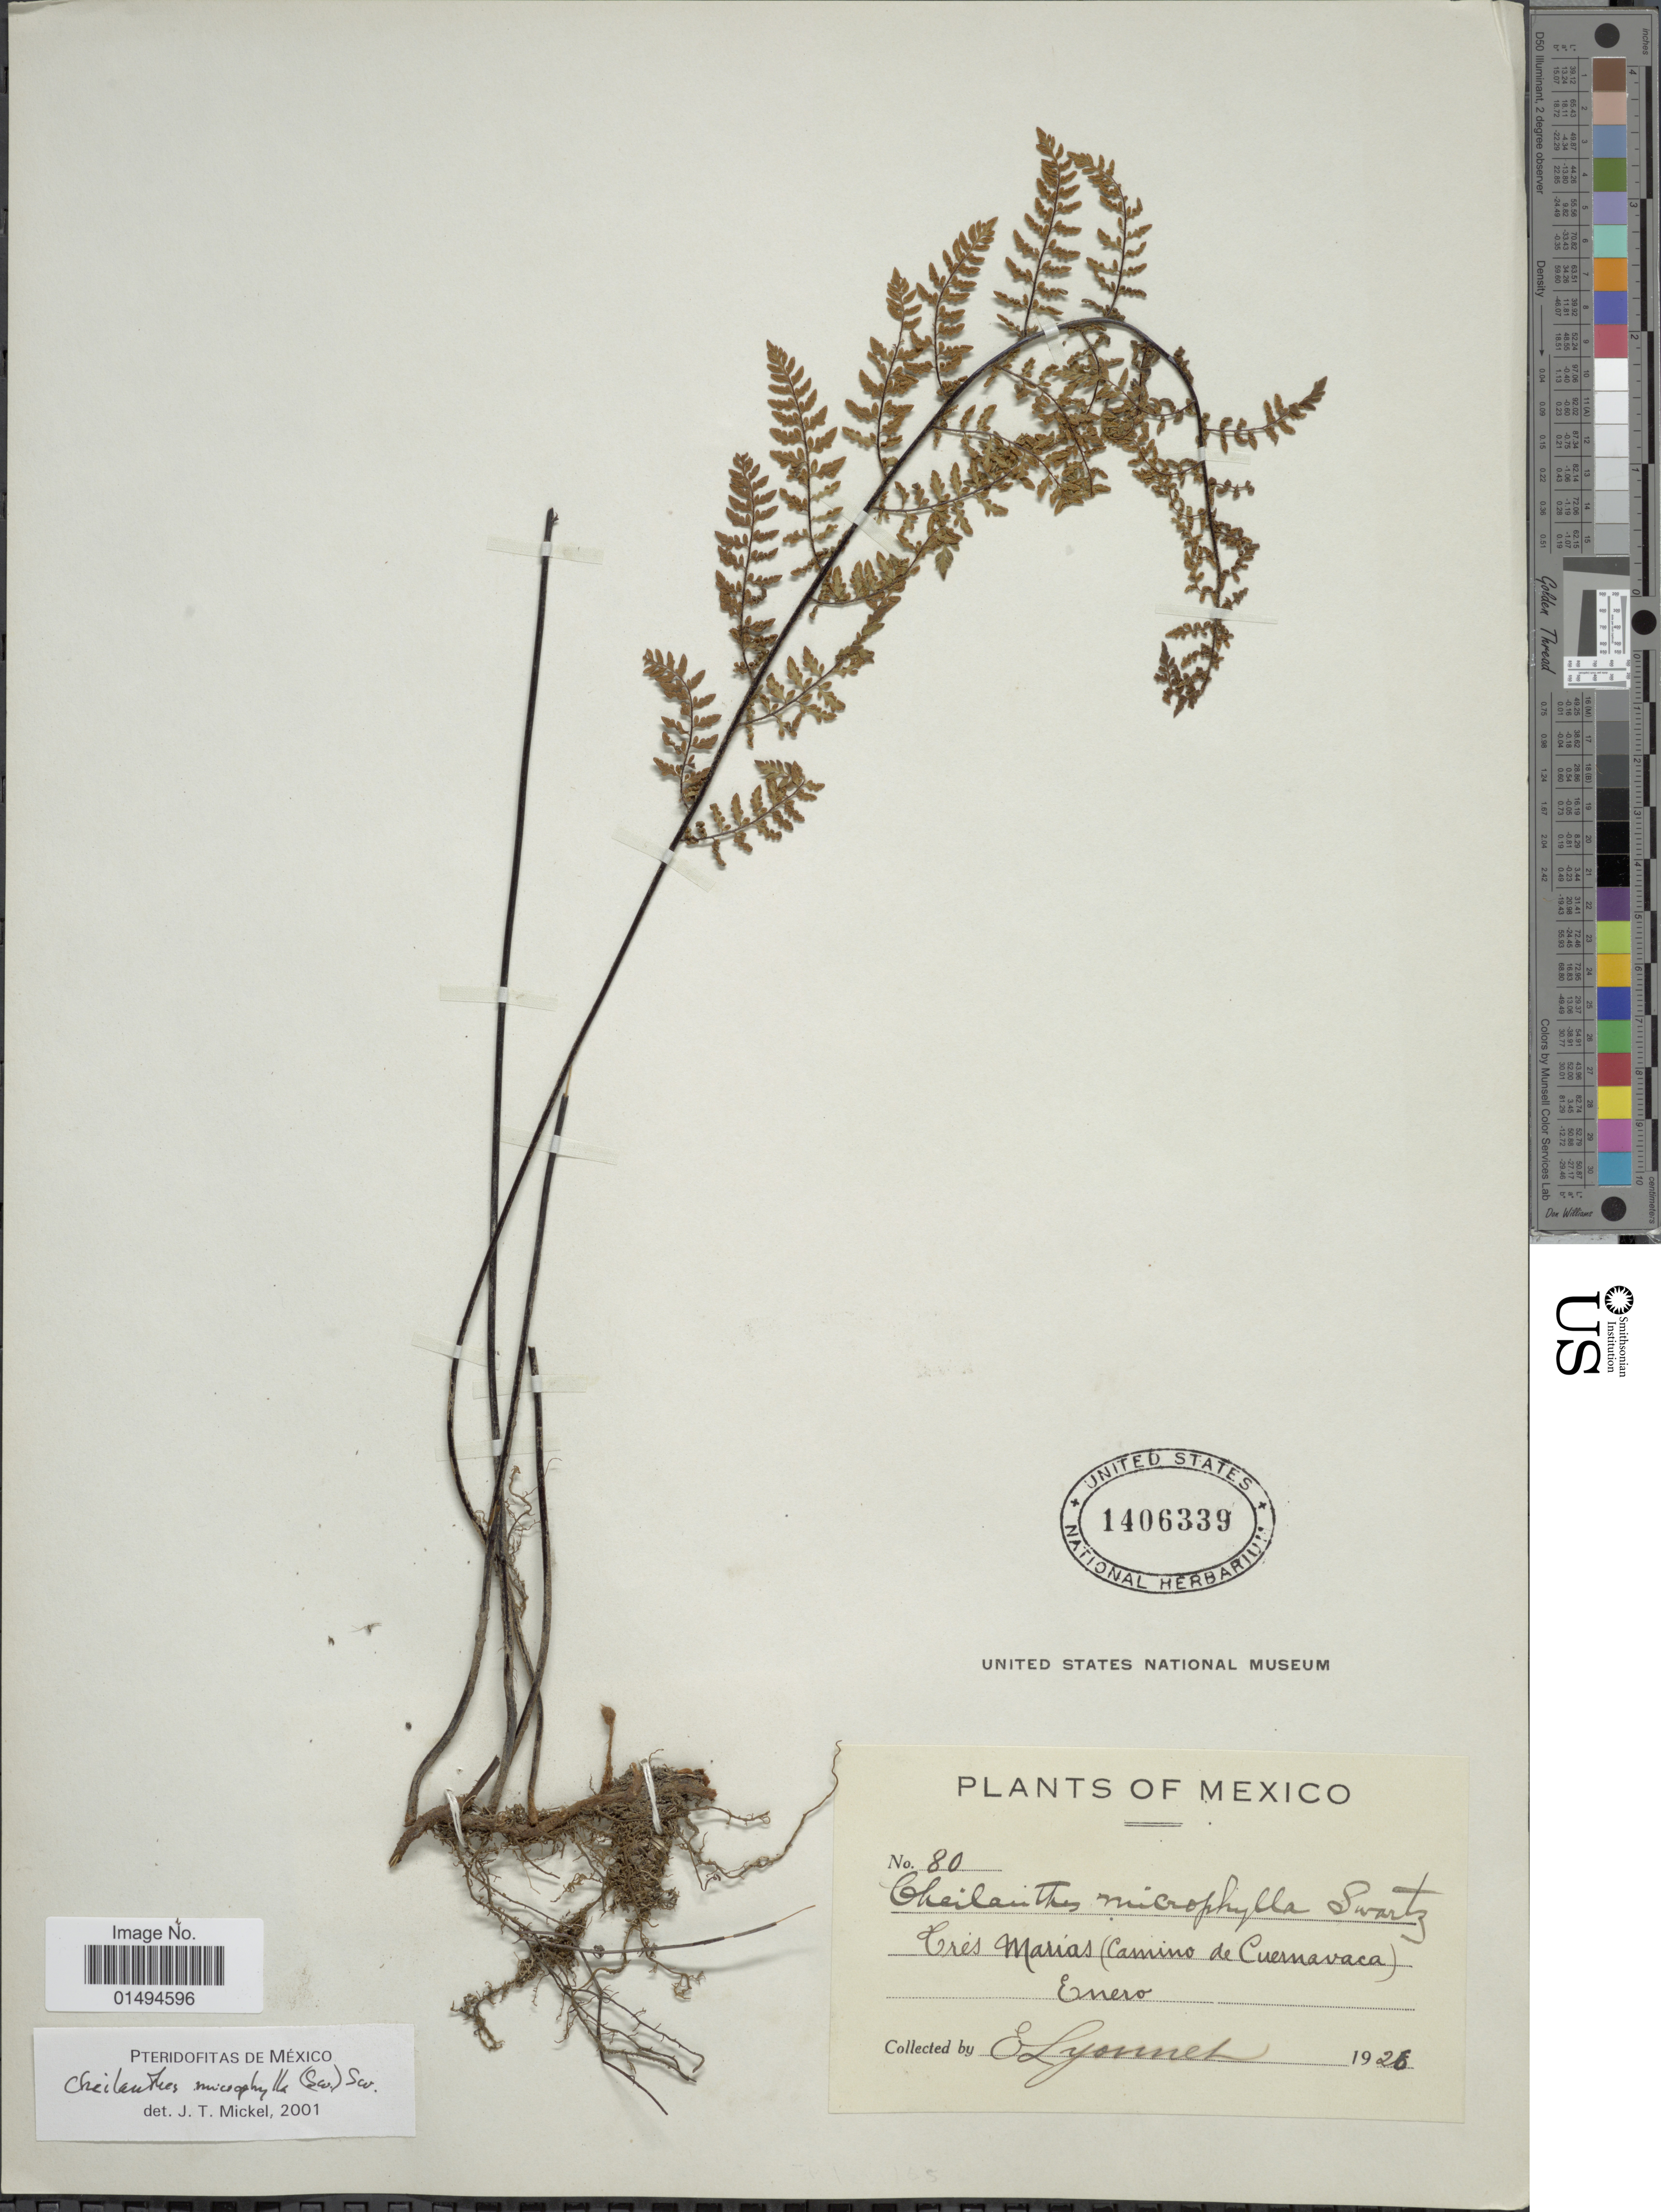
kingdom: Plantae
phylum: Tracheophyta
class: Polypodiopsida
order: Polypodiales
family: Pteridaceae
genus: Myriopteris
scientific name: Myriopteris microphylla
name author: (Sw.) Grusz & Windham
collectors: E. Lyonnet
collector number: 80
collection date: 1926-01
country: Mexico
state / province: Nayarit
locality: Camino de Cuernavaca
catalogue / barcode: US 1406339